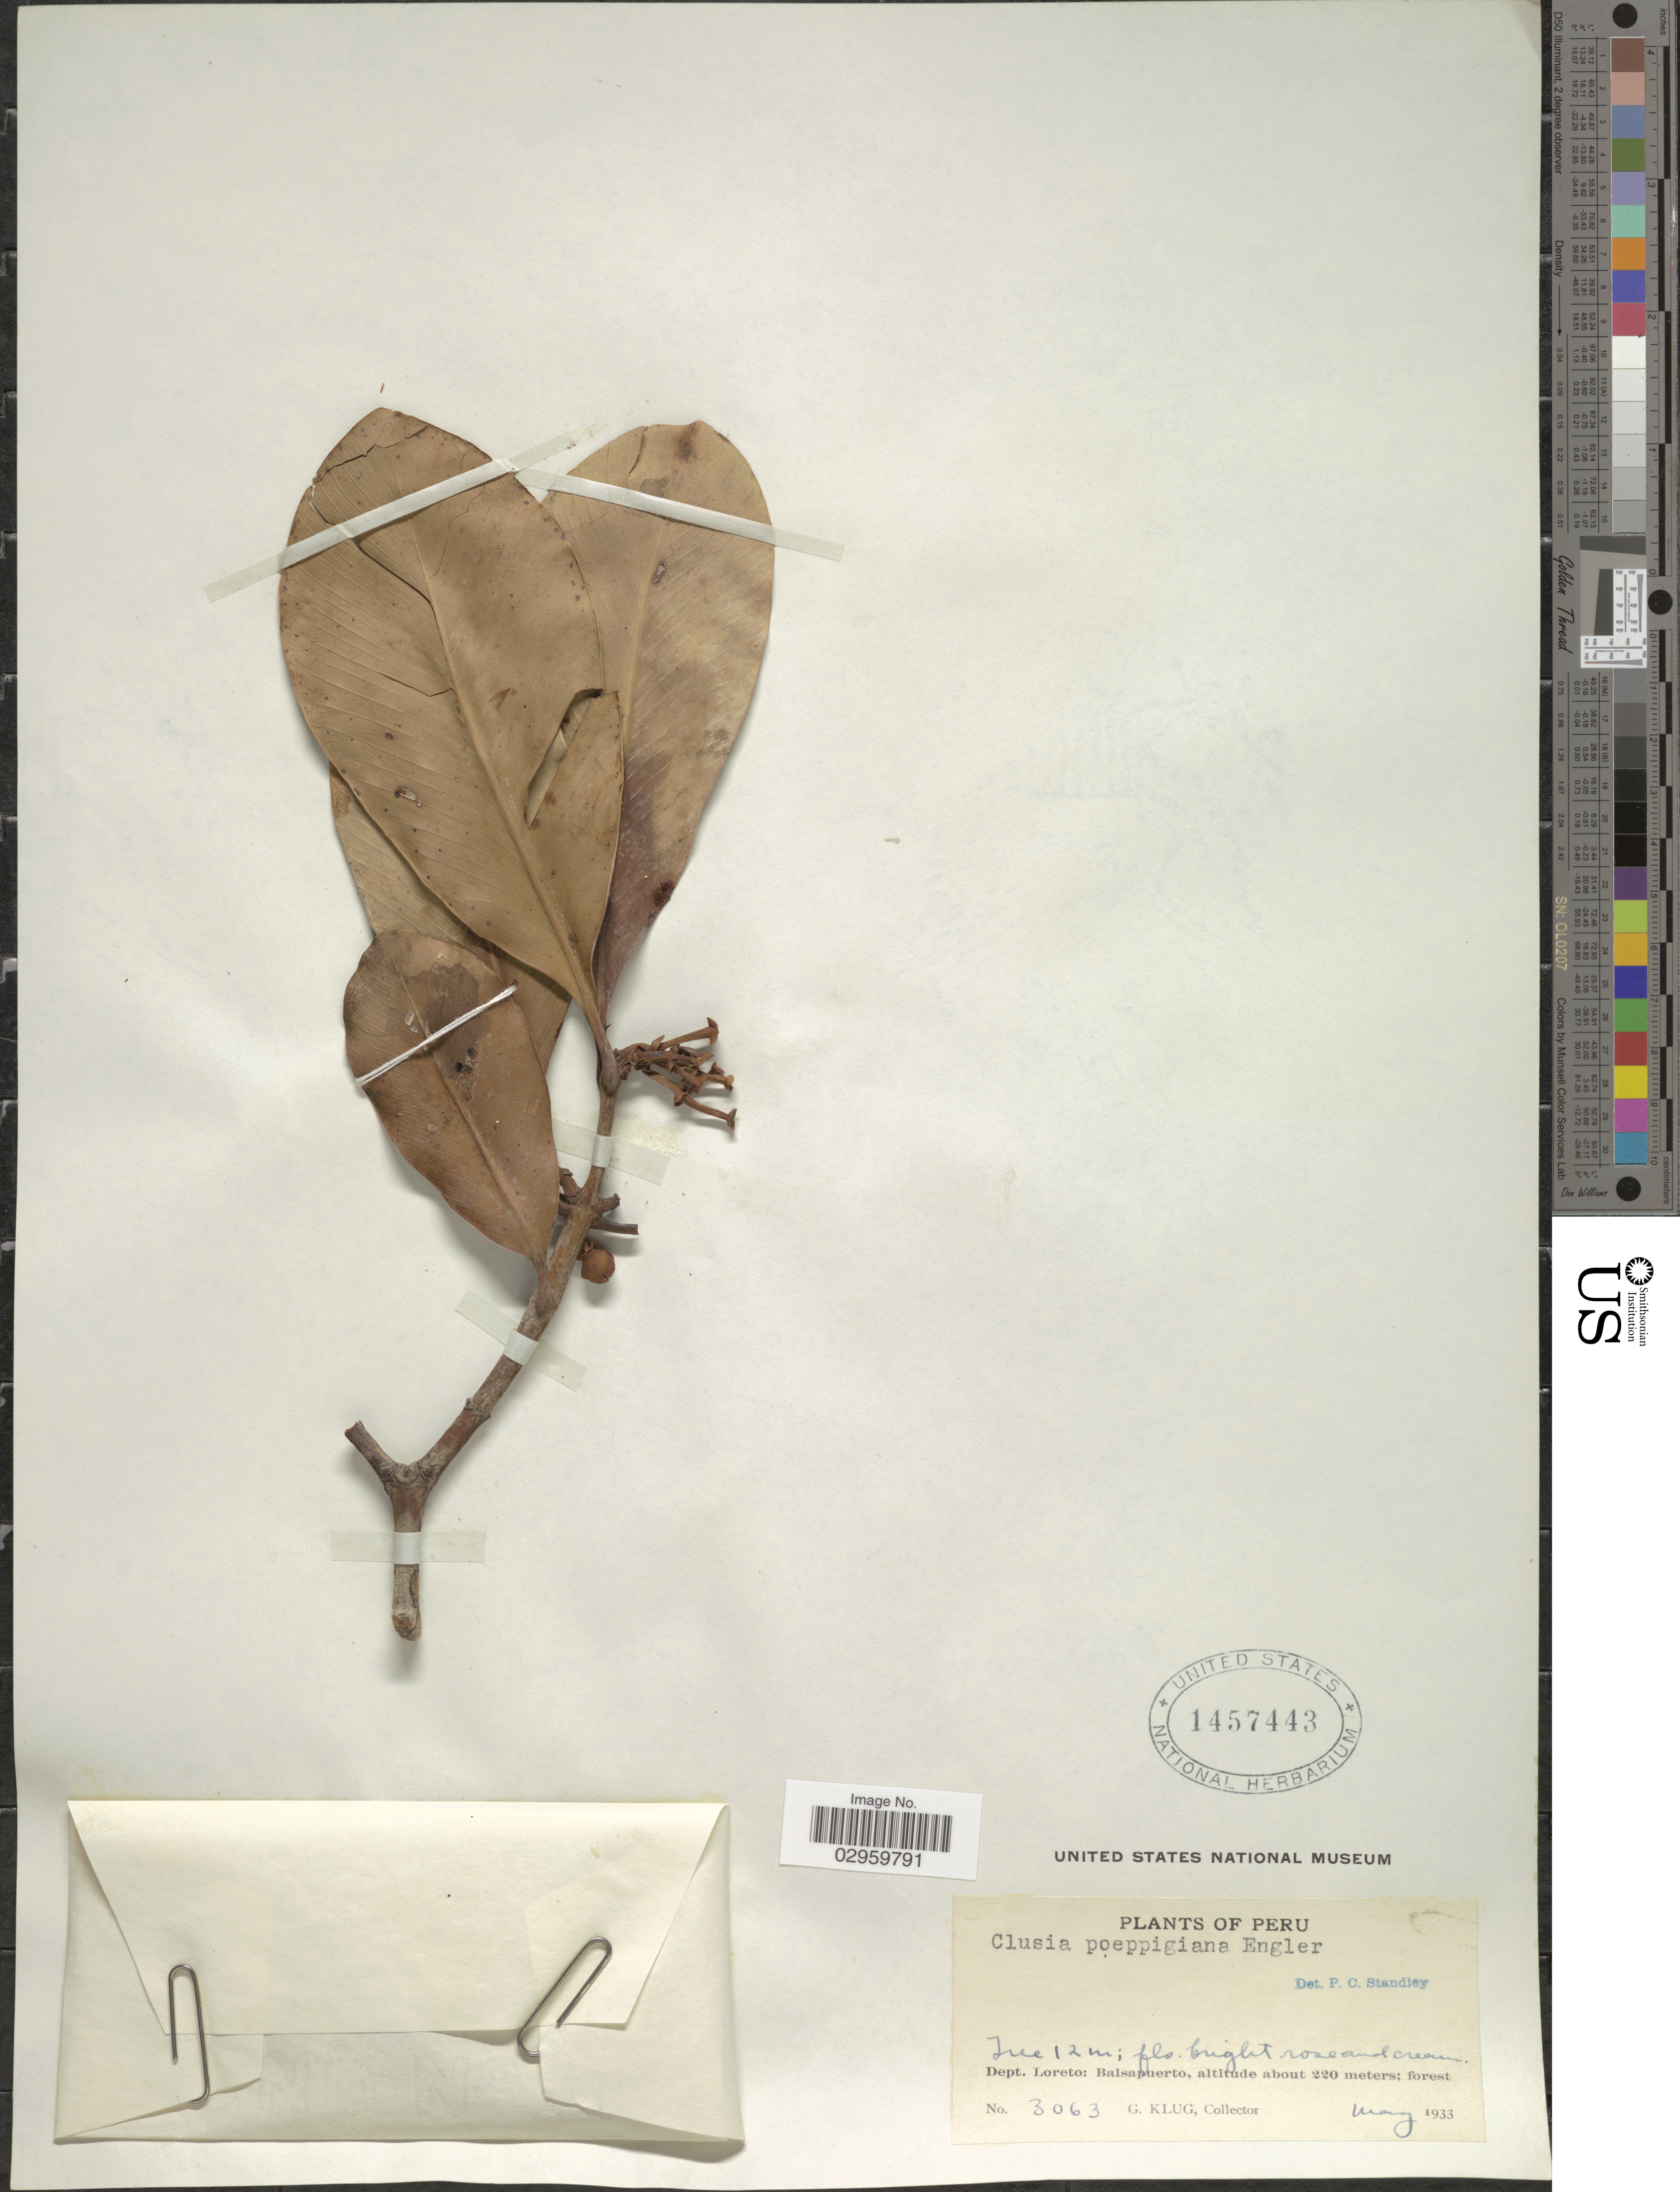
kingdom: Plantae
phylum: Tracheophyta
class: Magnoliopsida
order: Malpighiales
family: Clusiaceae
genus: Clusia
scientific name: Clusia poeppigiana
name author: Engl.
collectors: G. Klug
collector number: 3063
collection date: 1933-05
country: Peru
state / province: Loreto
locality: Dept. Loreto: Balsapuerto.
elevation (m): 220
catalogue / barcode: US 1457443